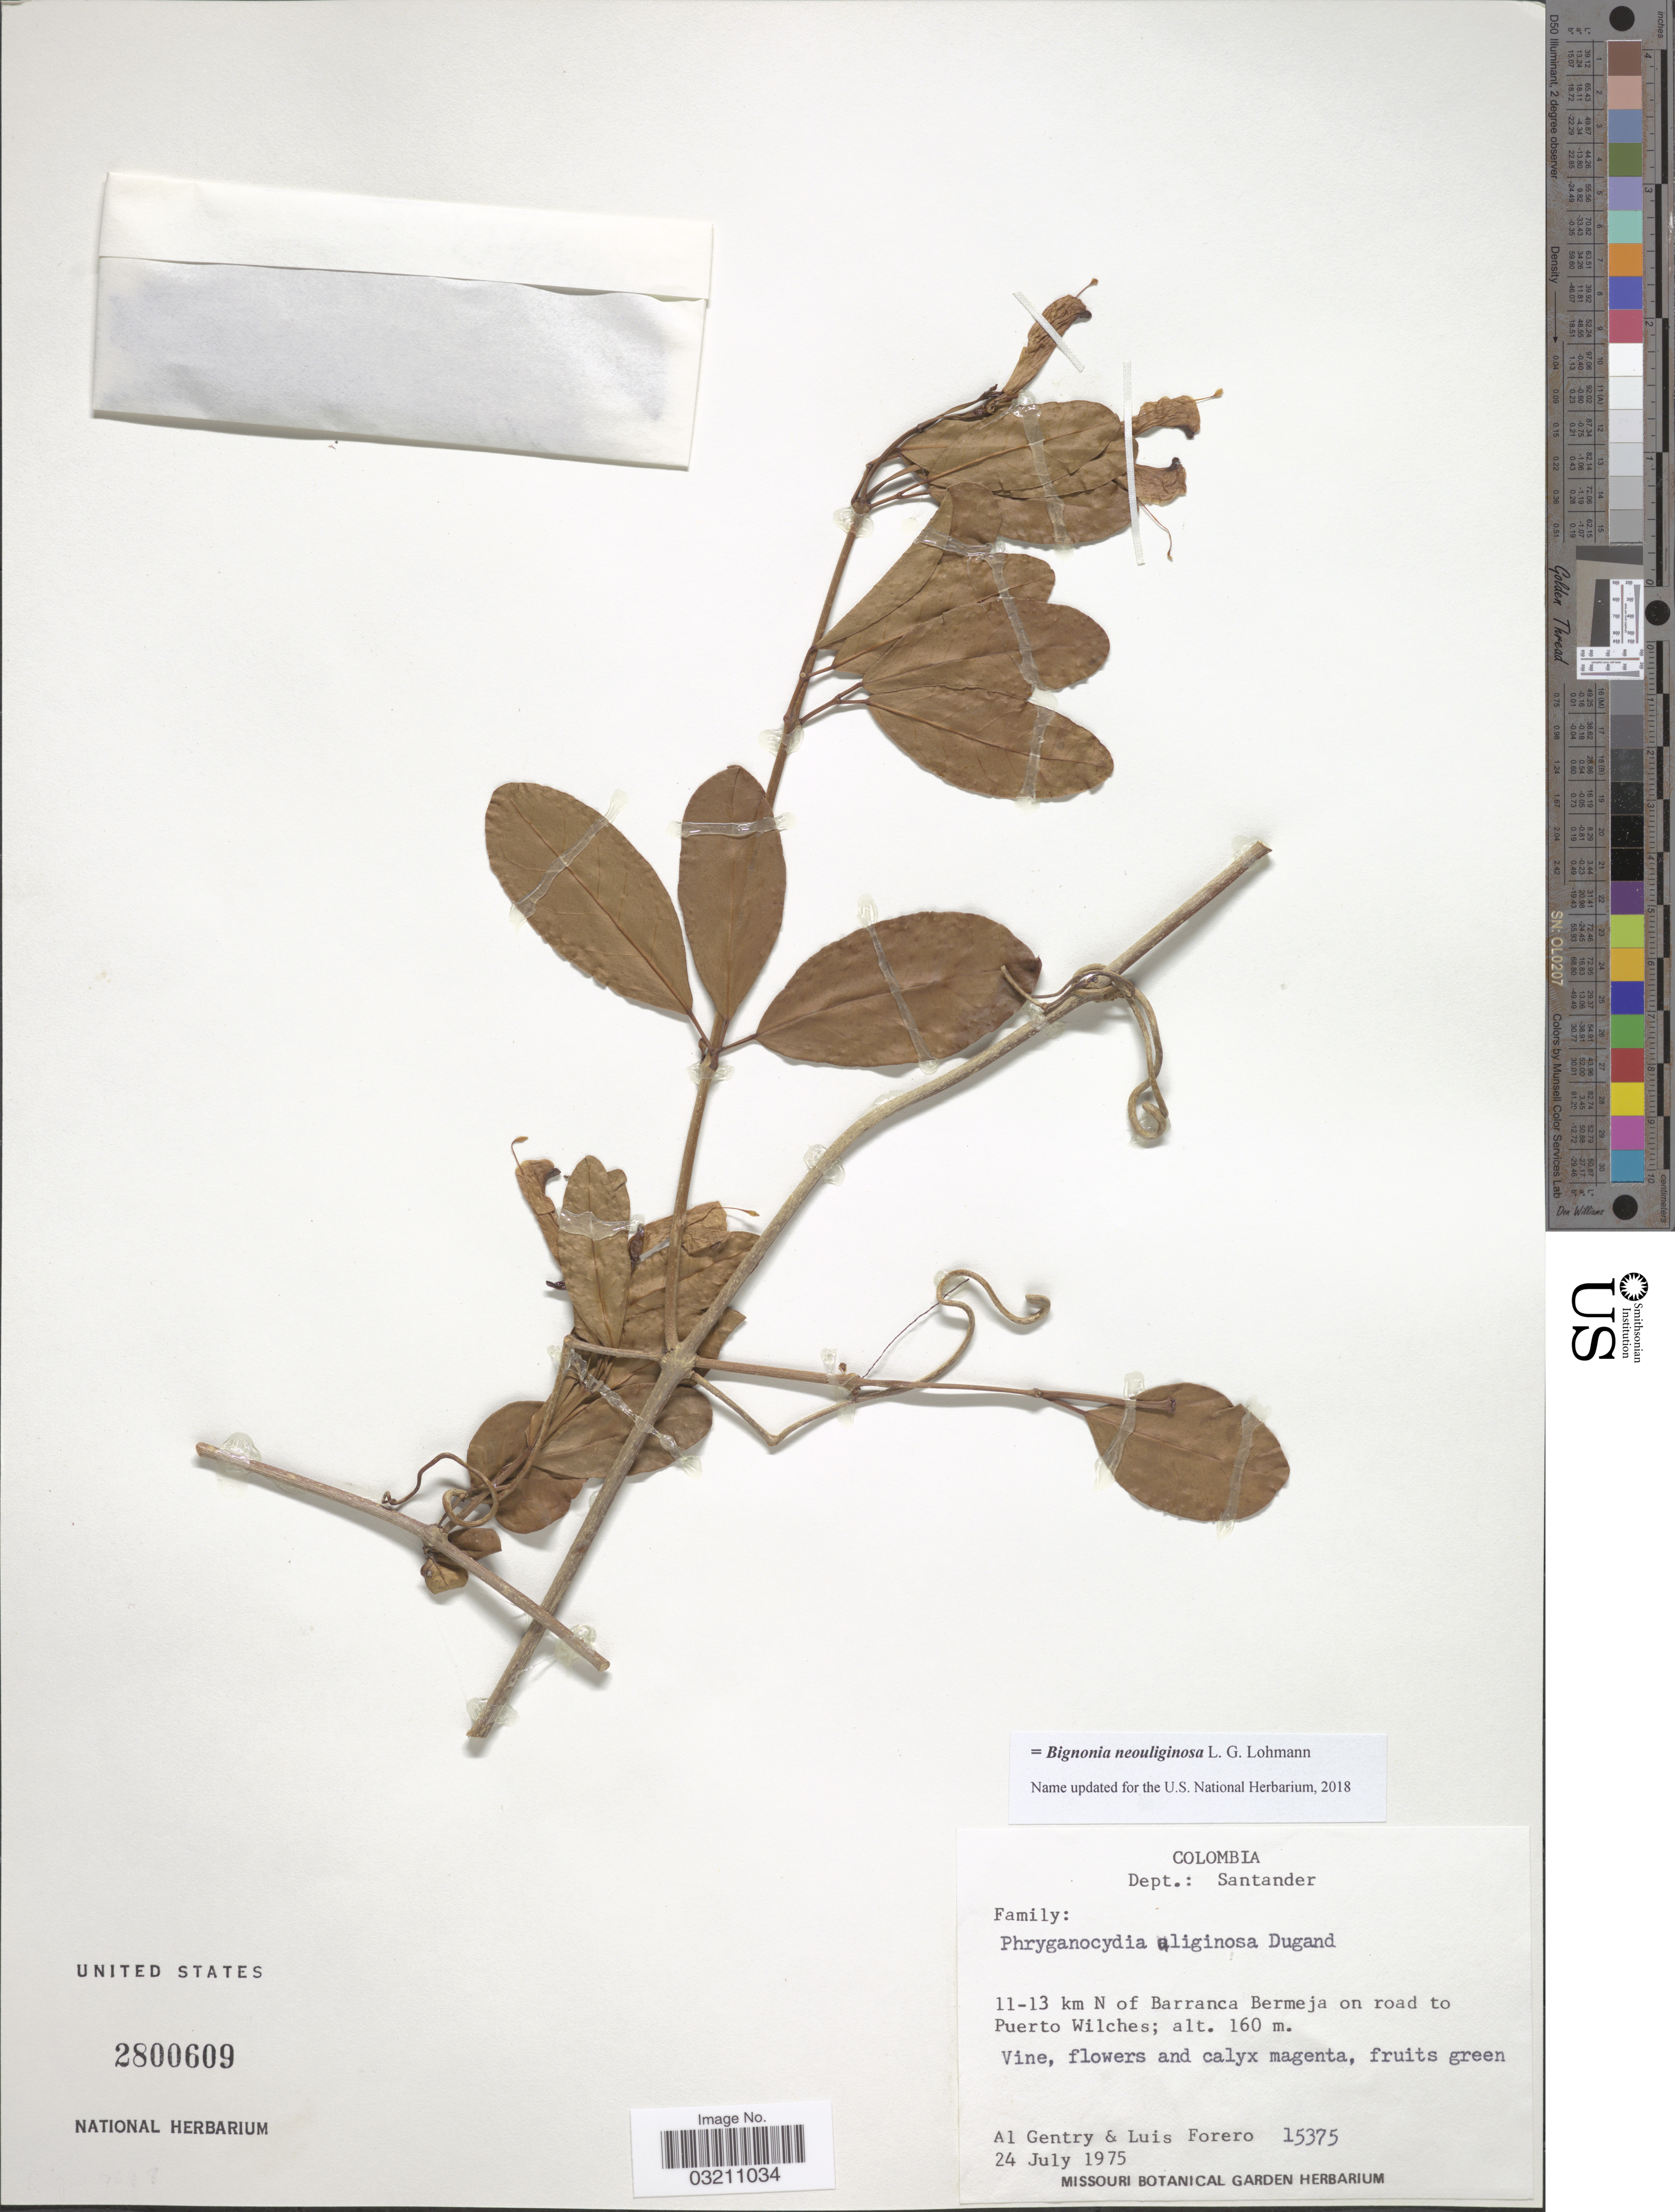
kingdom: Plantae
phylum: Tracheophyta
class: Magnoliopsida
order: Lamiales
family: Bignoniaceae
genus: Bignonia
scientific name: Bignonia neouliginosa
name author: L.G. Lohmann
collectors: A. H. Gentry & L. Forero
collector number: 15375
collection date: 1975-07-24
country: Colombia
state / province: Santander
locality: Dept.: Santander. 11-13 km N of Barranca Bermeja on road to Puerto Wilches.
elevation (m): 160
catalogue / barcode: US 2800609